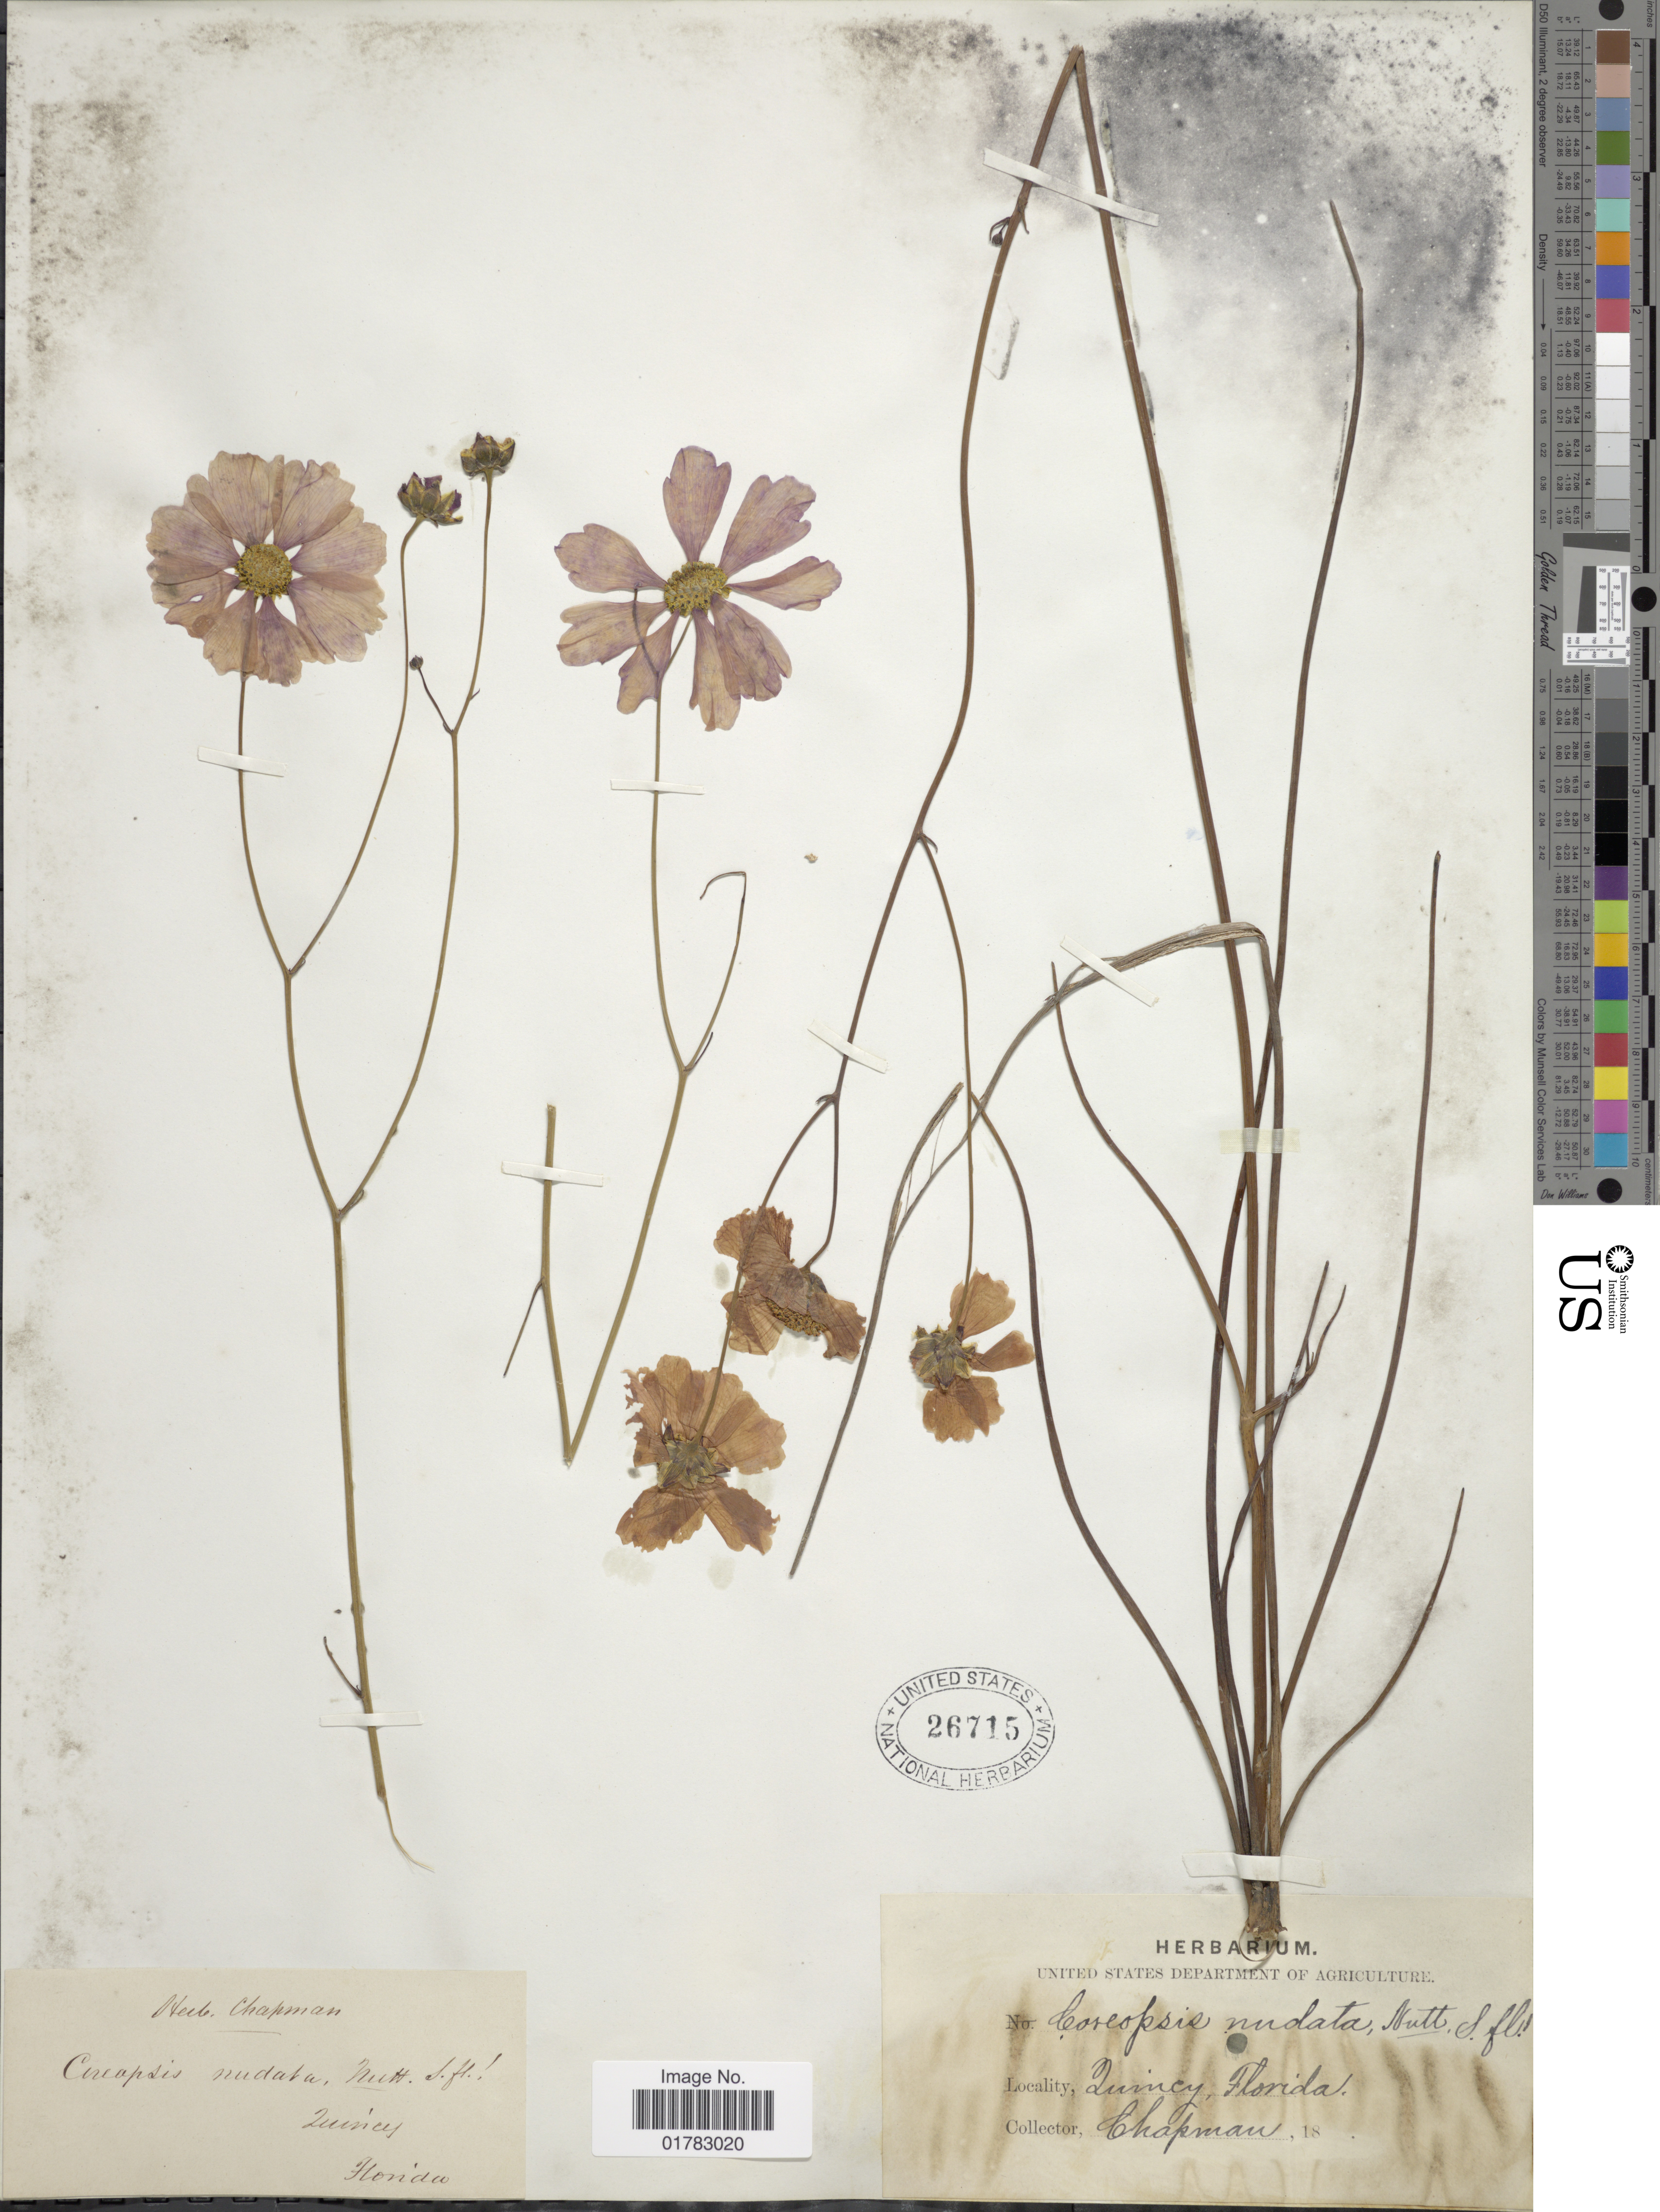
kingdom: Plantae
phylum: Tracheophyta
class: Magnoliopsida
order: Asterales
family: Asteraceae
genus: Coreopsis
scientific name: Coreopsis nudatus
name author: Nutt.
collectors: A. Chapman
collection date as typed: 18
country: United States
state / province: Florida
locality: Quincy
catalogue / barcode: US 26715